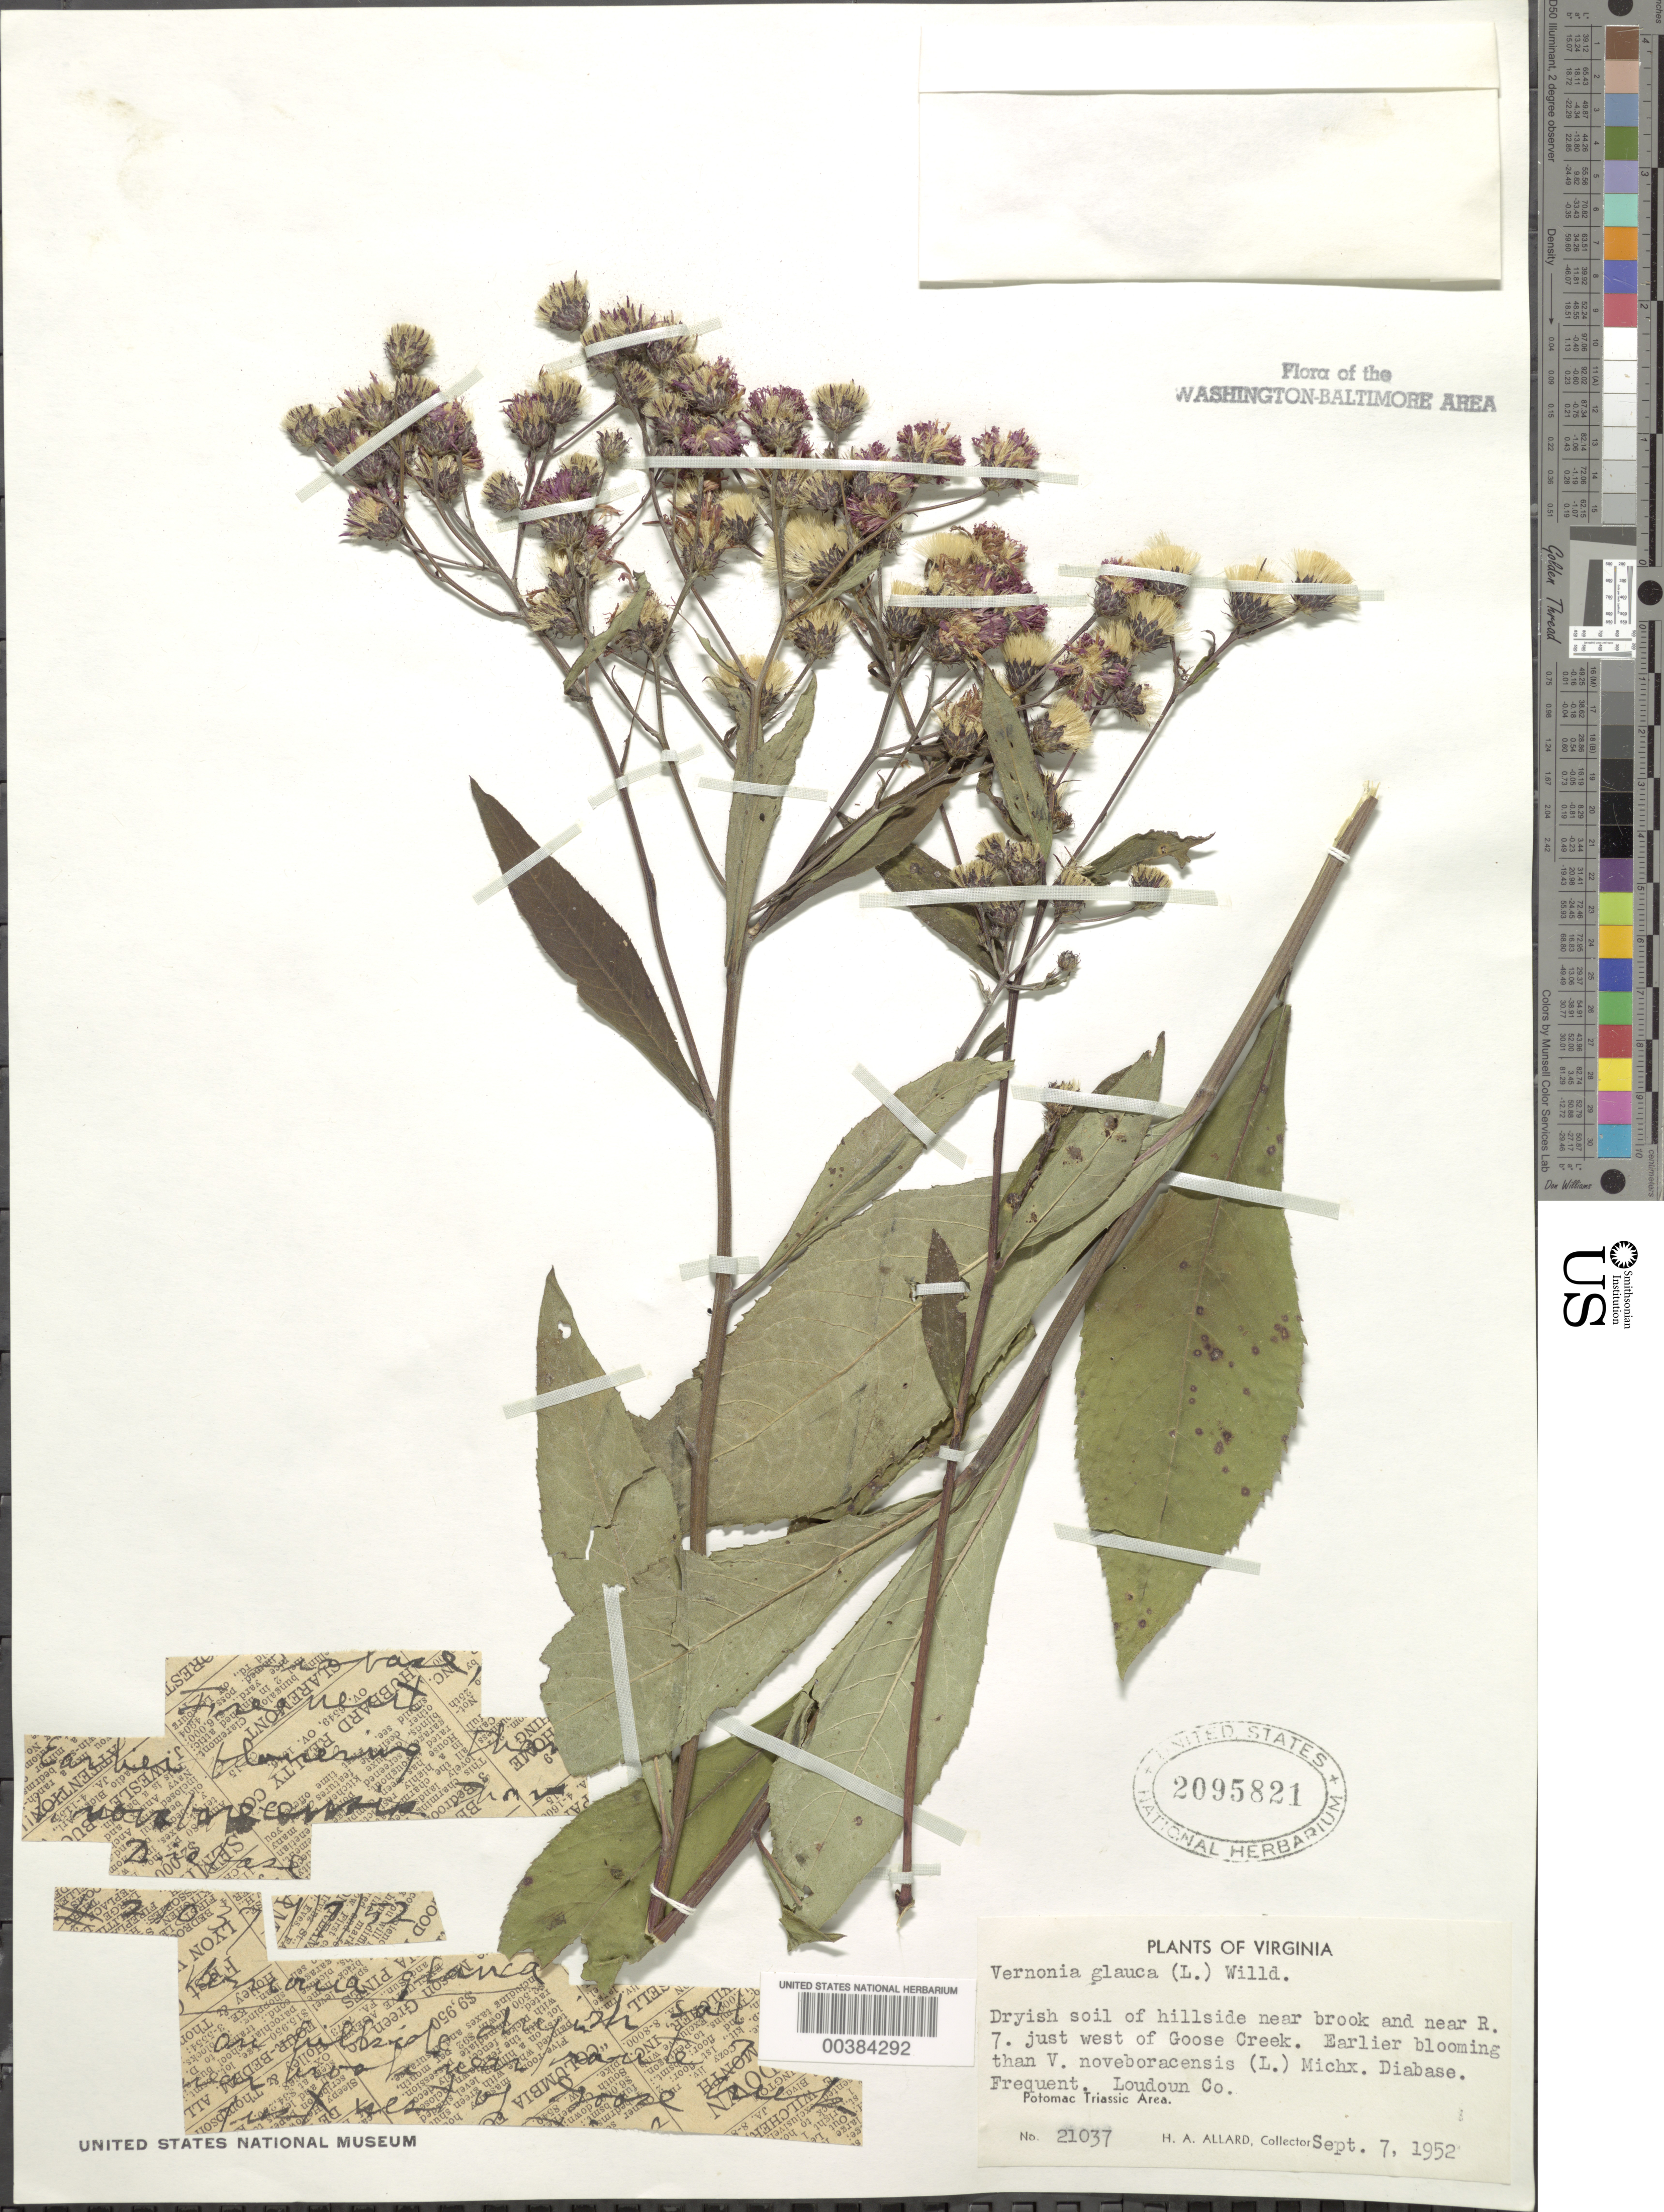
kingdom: Plantae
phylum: Tracheophyta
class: Magnoliopsida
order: Asterales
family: Asteraceae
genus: Vernonia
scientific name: Vernonia glauca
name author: (L.) Willd.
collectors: H. A. Allard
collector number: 21037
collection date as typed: Sept. 7, 1952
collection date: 1952-09-07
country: United States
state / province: Virginia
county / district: Loudoun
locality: Near route 7, just west of Goose Creek; Potomac Triassic Area.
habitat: On hillside, dryish soil near brook.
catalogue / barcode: US 2095821